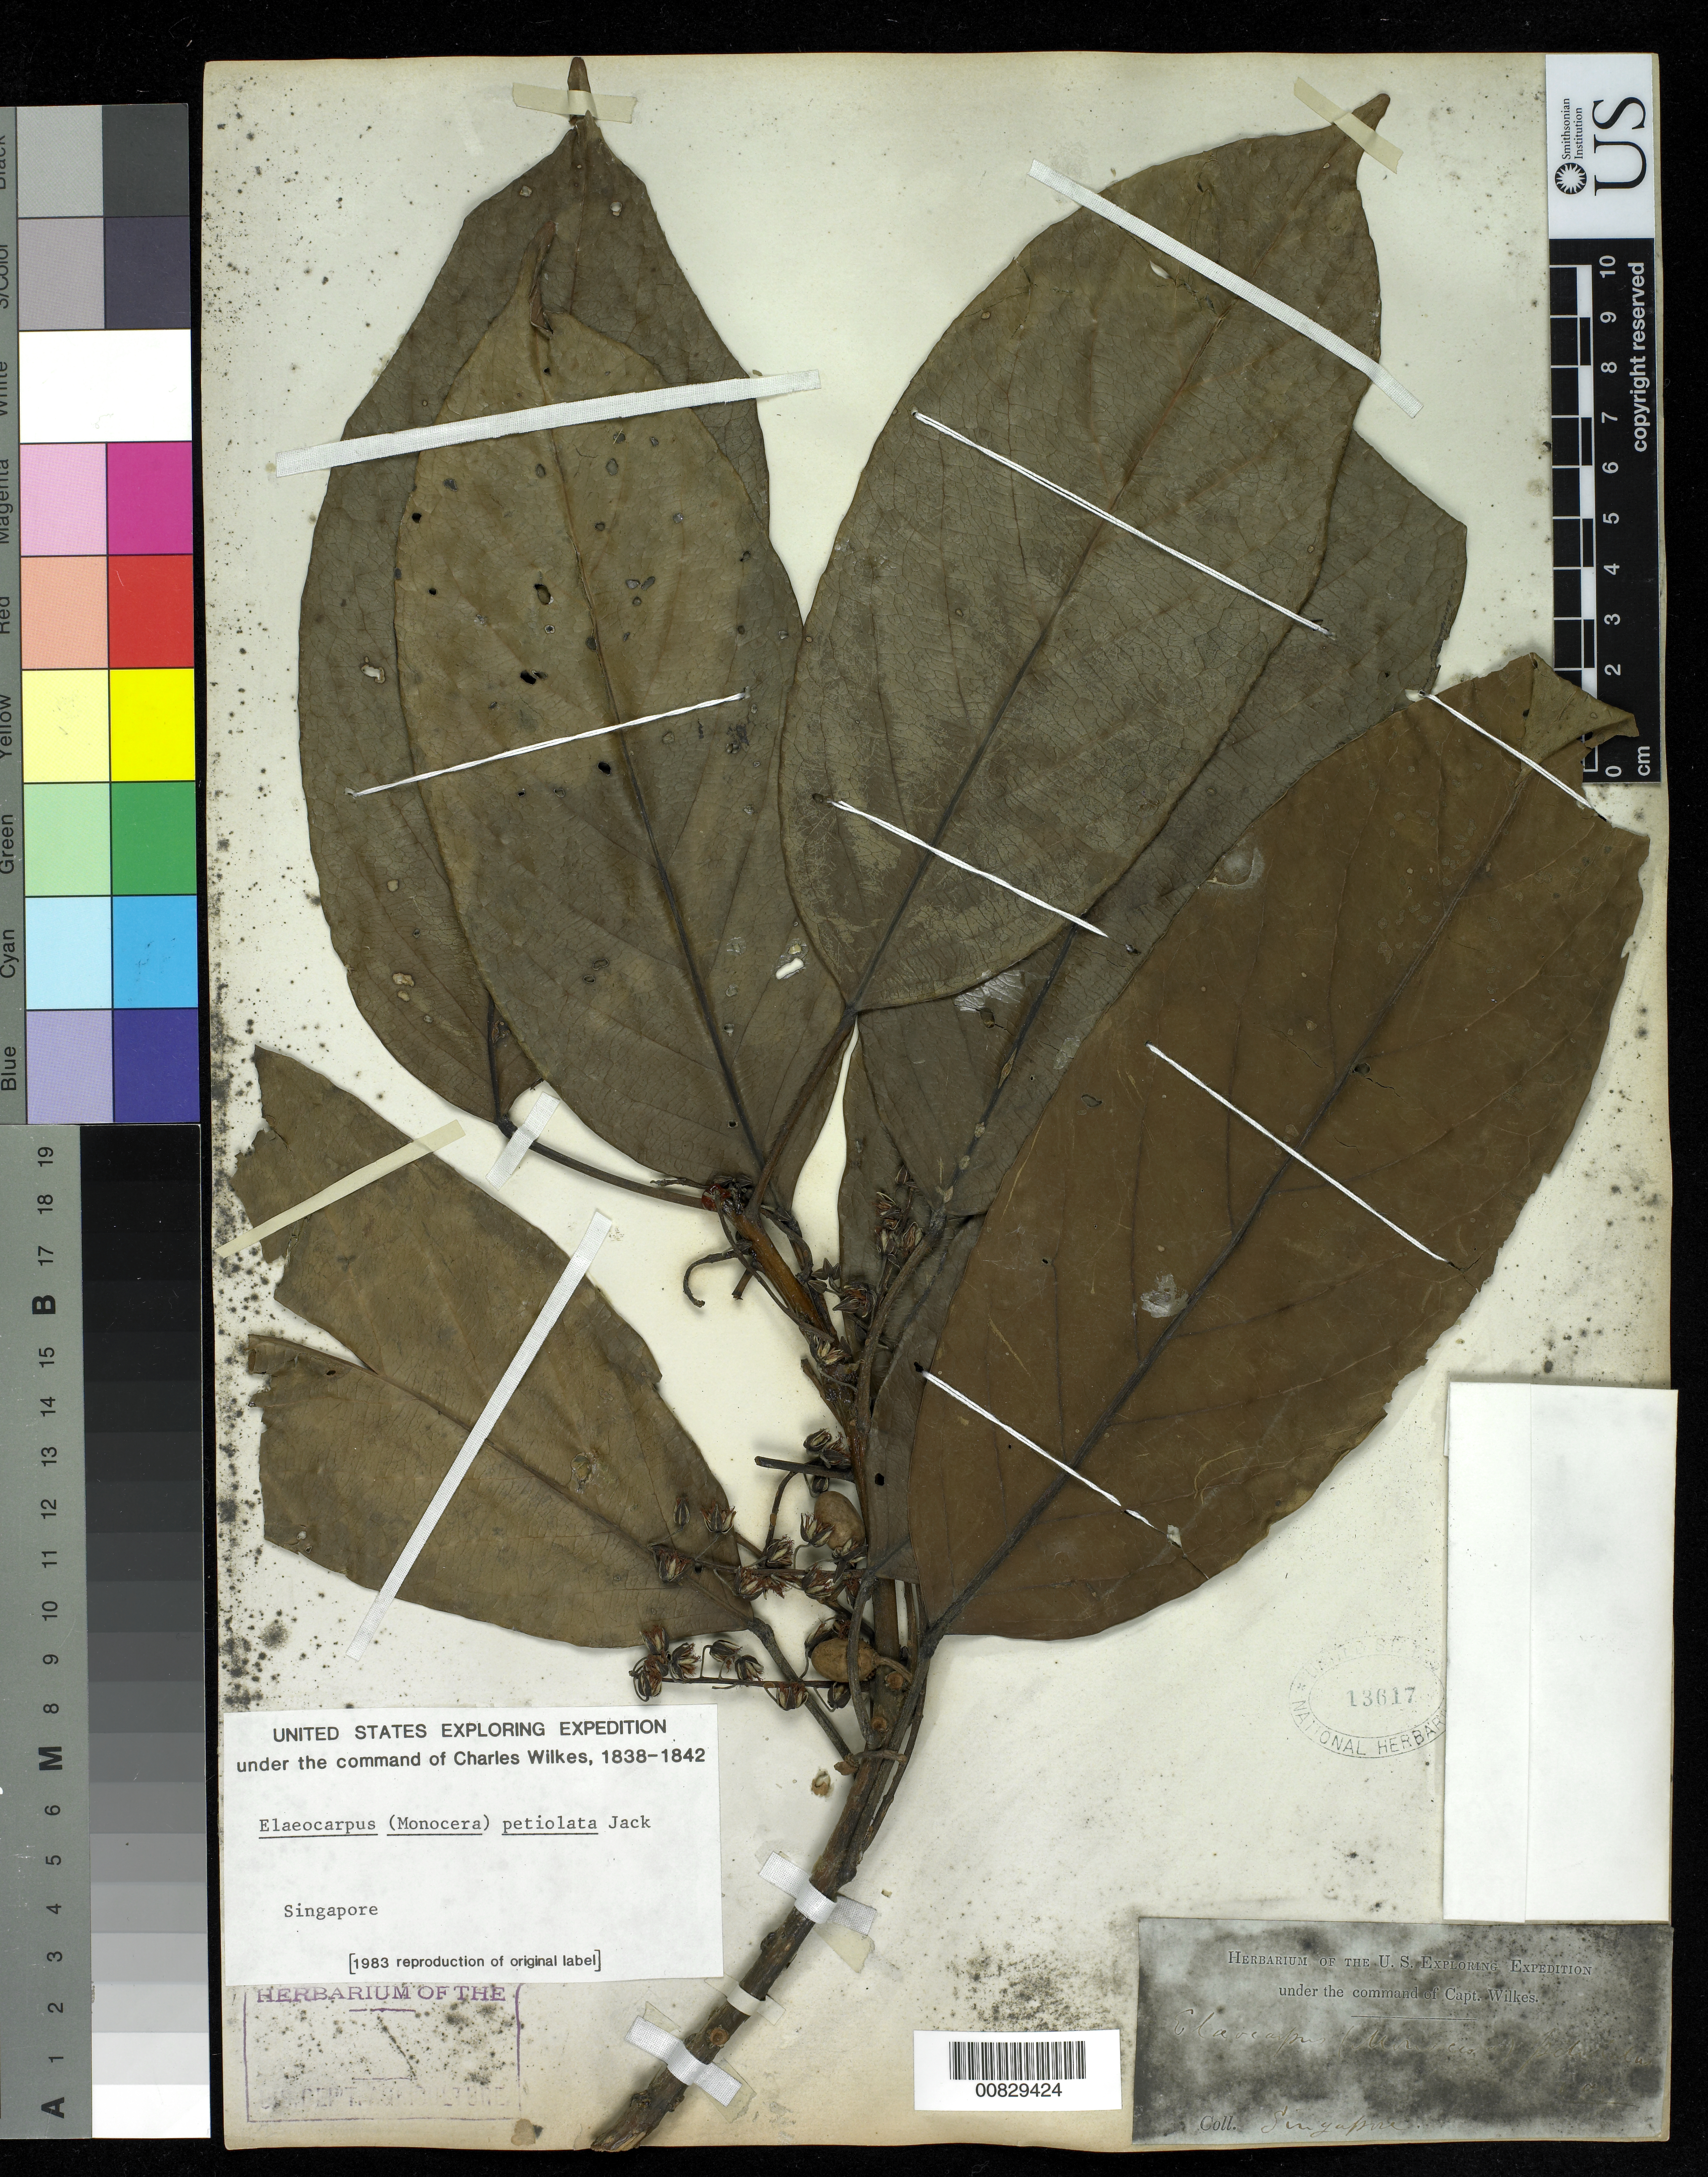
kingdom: Plantae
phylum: Tracheophyta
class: Magnoliopsida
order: Oxalidales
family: Elaeocarpaceae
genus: Elaeocarpus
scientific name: Elaeocarpus petiolatus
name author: (Jack) Wall.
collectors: Wilkes Explor. Exped.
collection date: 1838/1842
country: Singapore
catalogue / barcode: US 13617